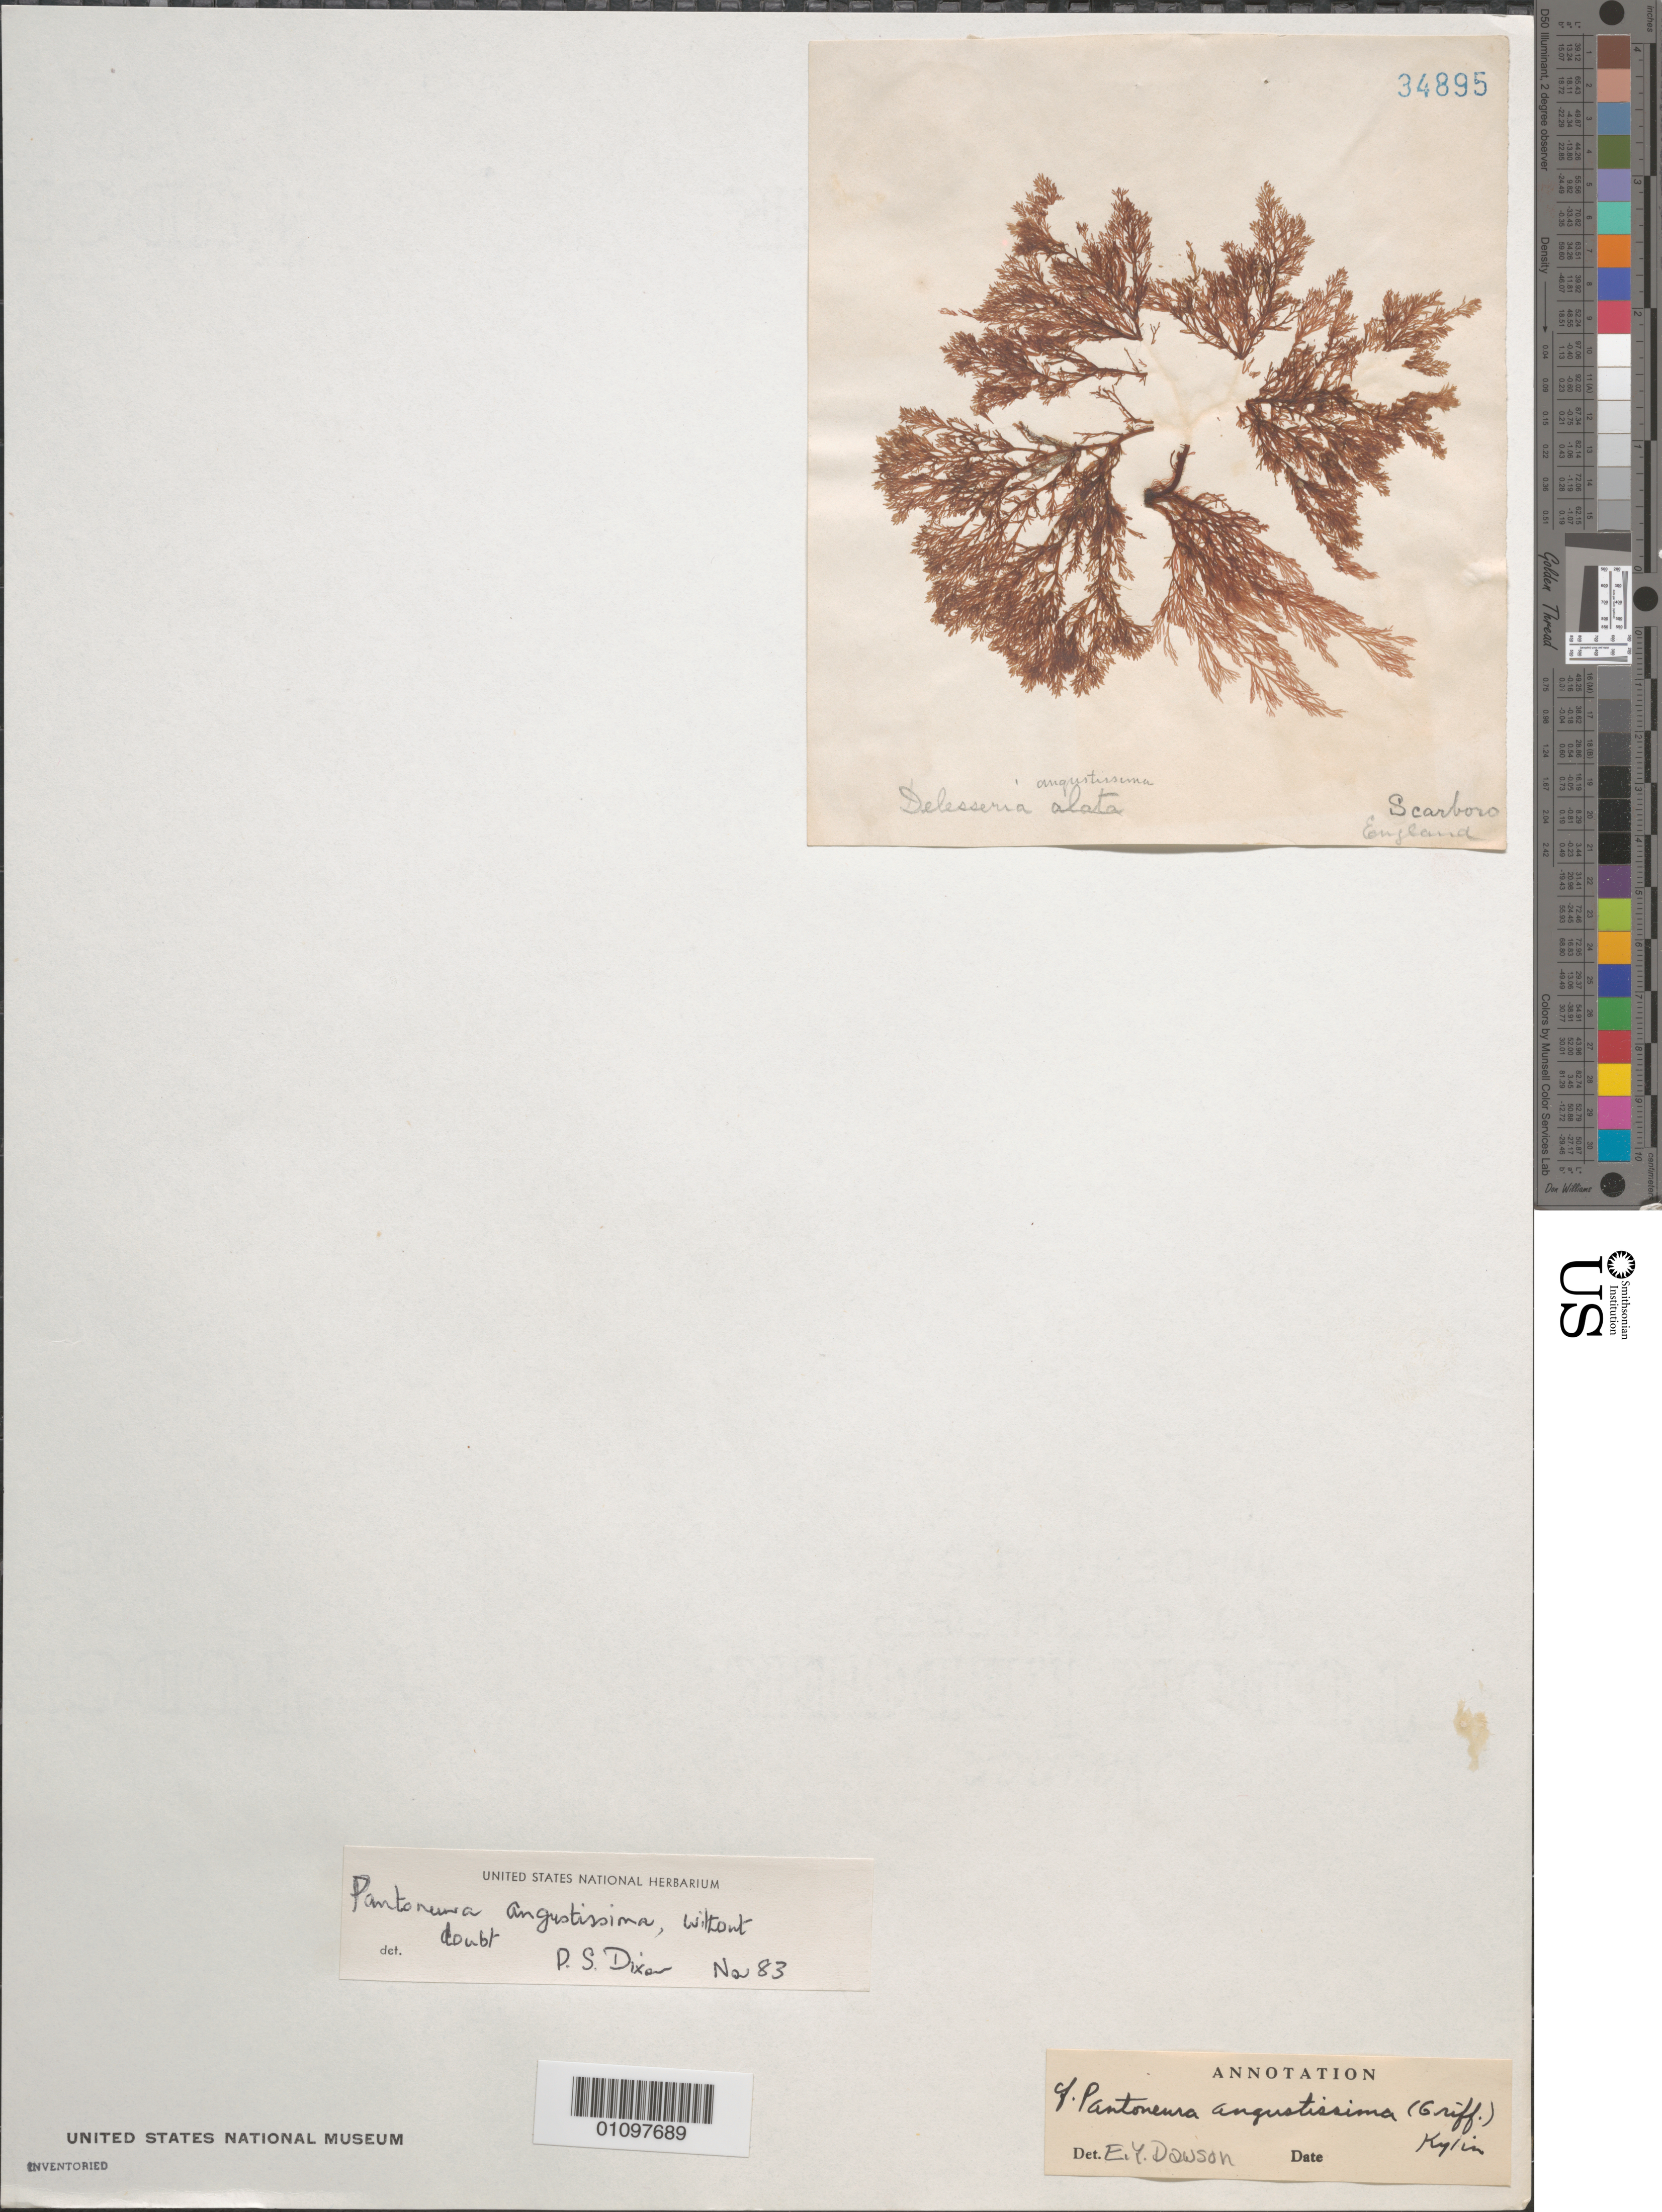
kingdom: Plantae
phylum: Rhodophyta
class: Florideophyceae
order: Ceramiales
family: Delesseriaceae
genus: Membranoptera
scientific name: Membranoptera carpophylla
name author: (Kützing) A. Athanasiadis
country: United Kingdom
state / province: England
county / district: North Yorkshire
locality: Scarborough, North Riding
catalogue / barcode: US 34895